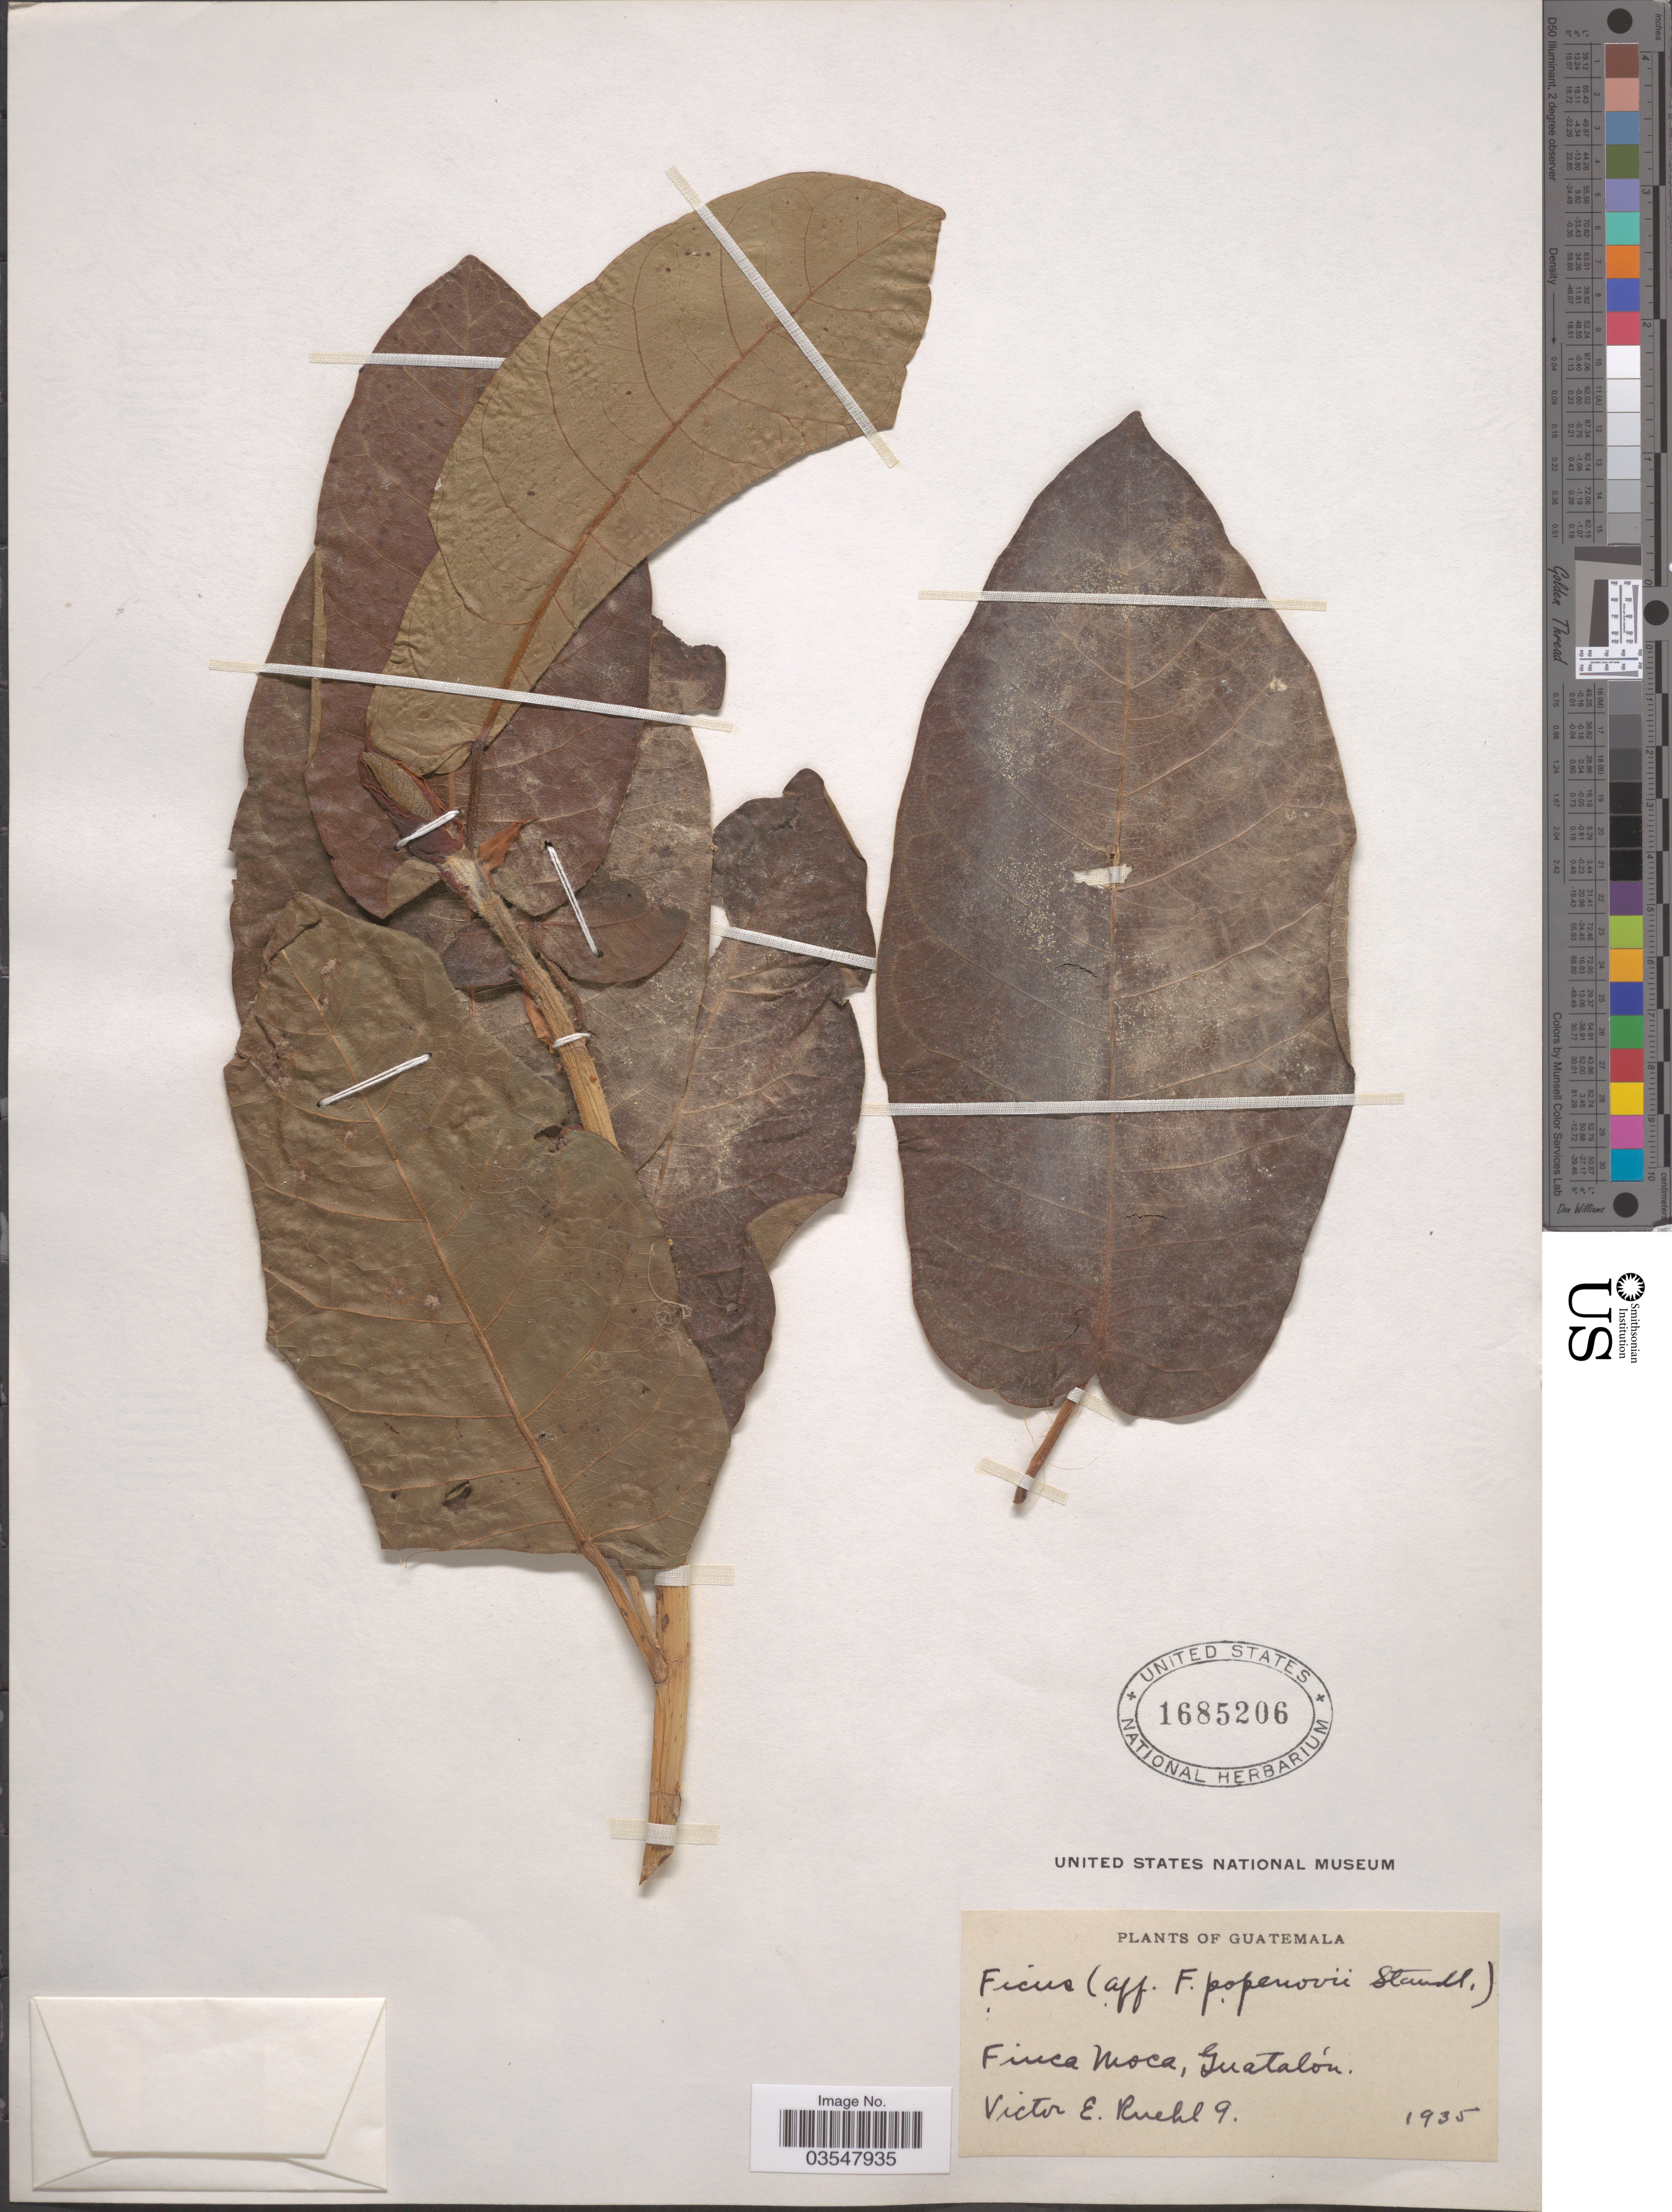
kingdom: Plantae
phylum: Tracheophyta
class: Magnoliopsida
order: Rosales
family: Moraceae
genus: Ficus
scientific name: Ficus popenoei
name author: Standl.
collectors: V. Ruehl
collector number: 9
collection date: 1935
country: Guatemala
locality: Finca Moca, Guatalón.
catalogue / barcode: US 1685206